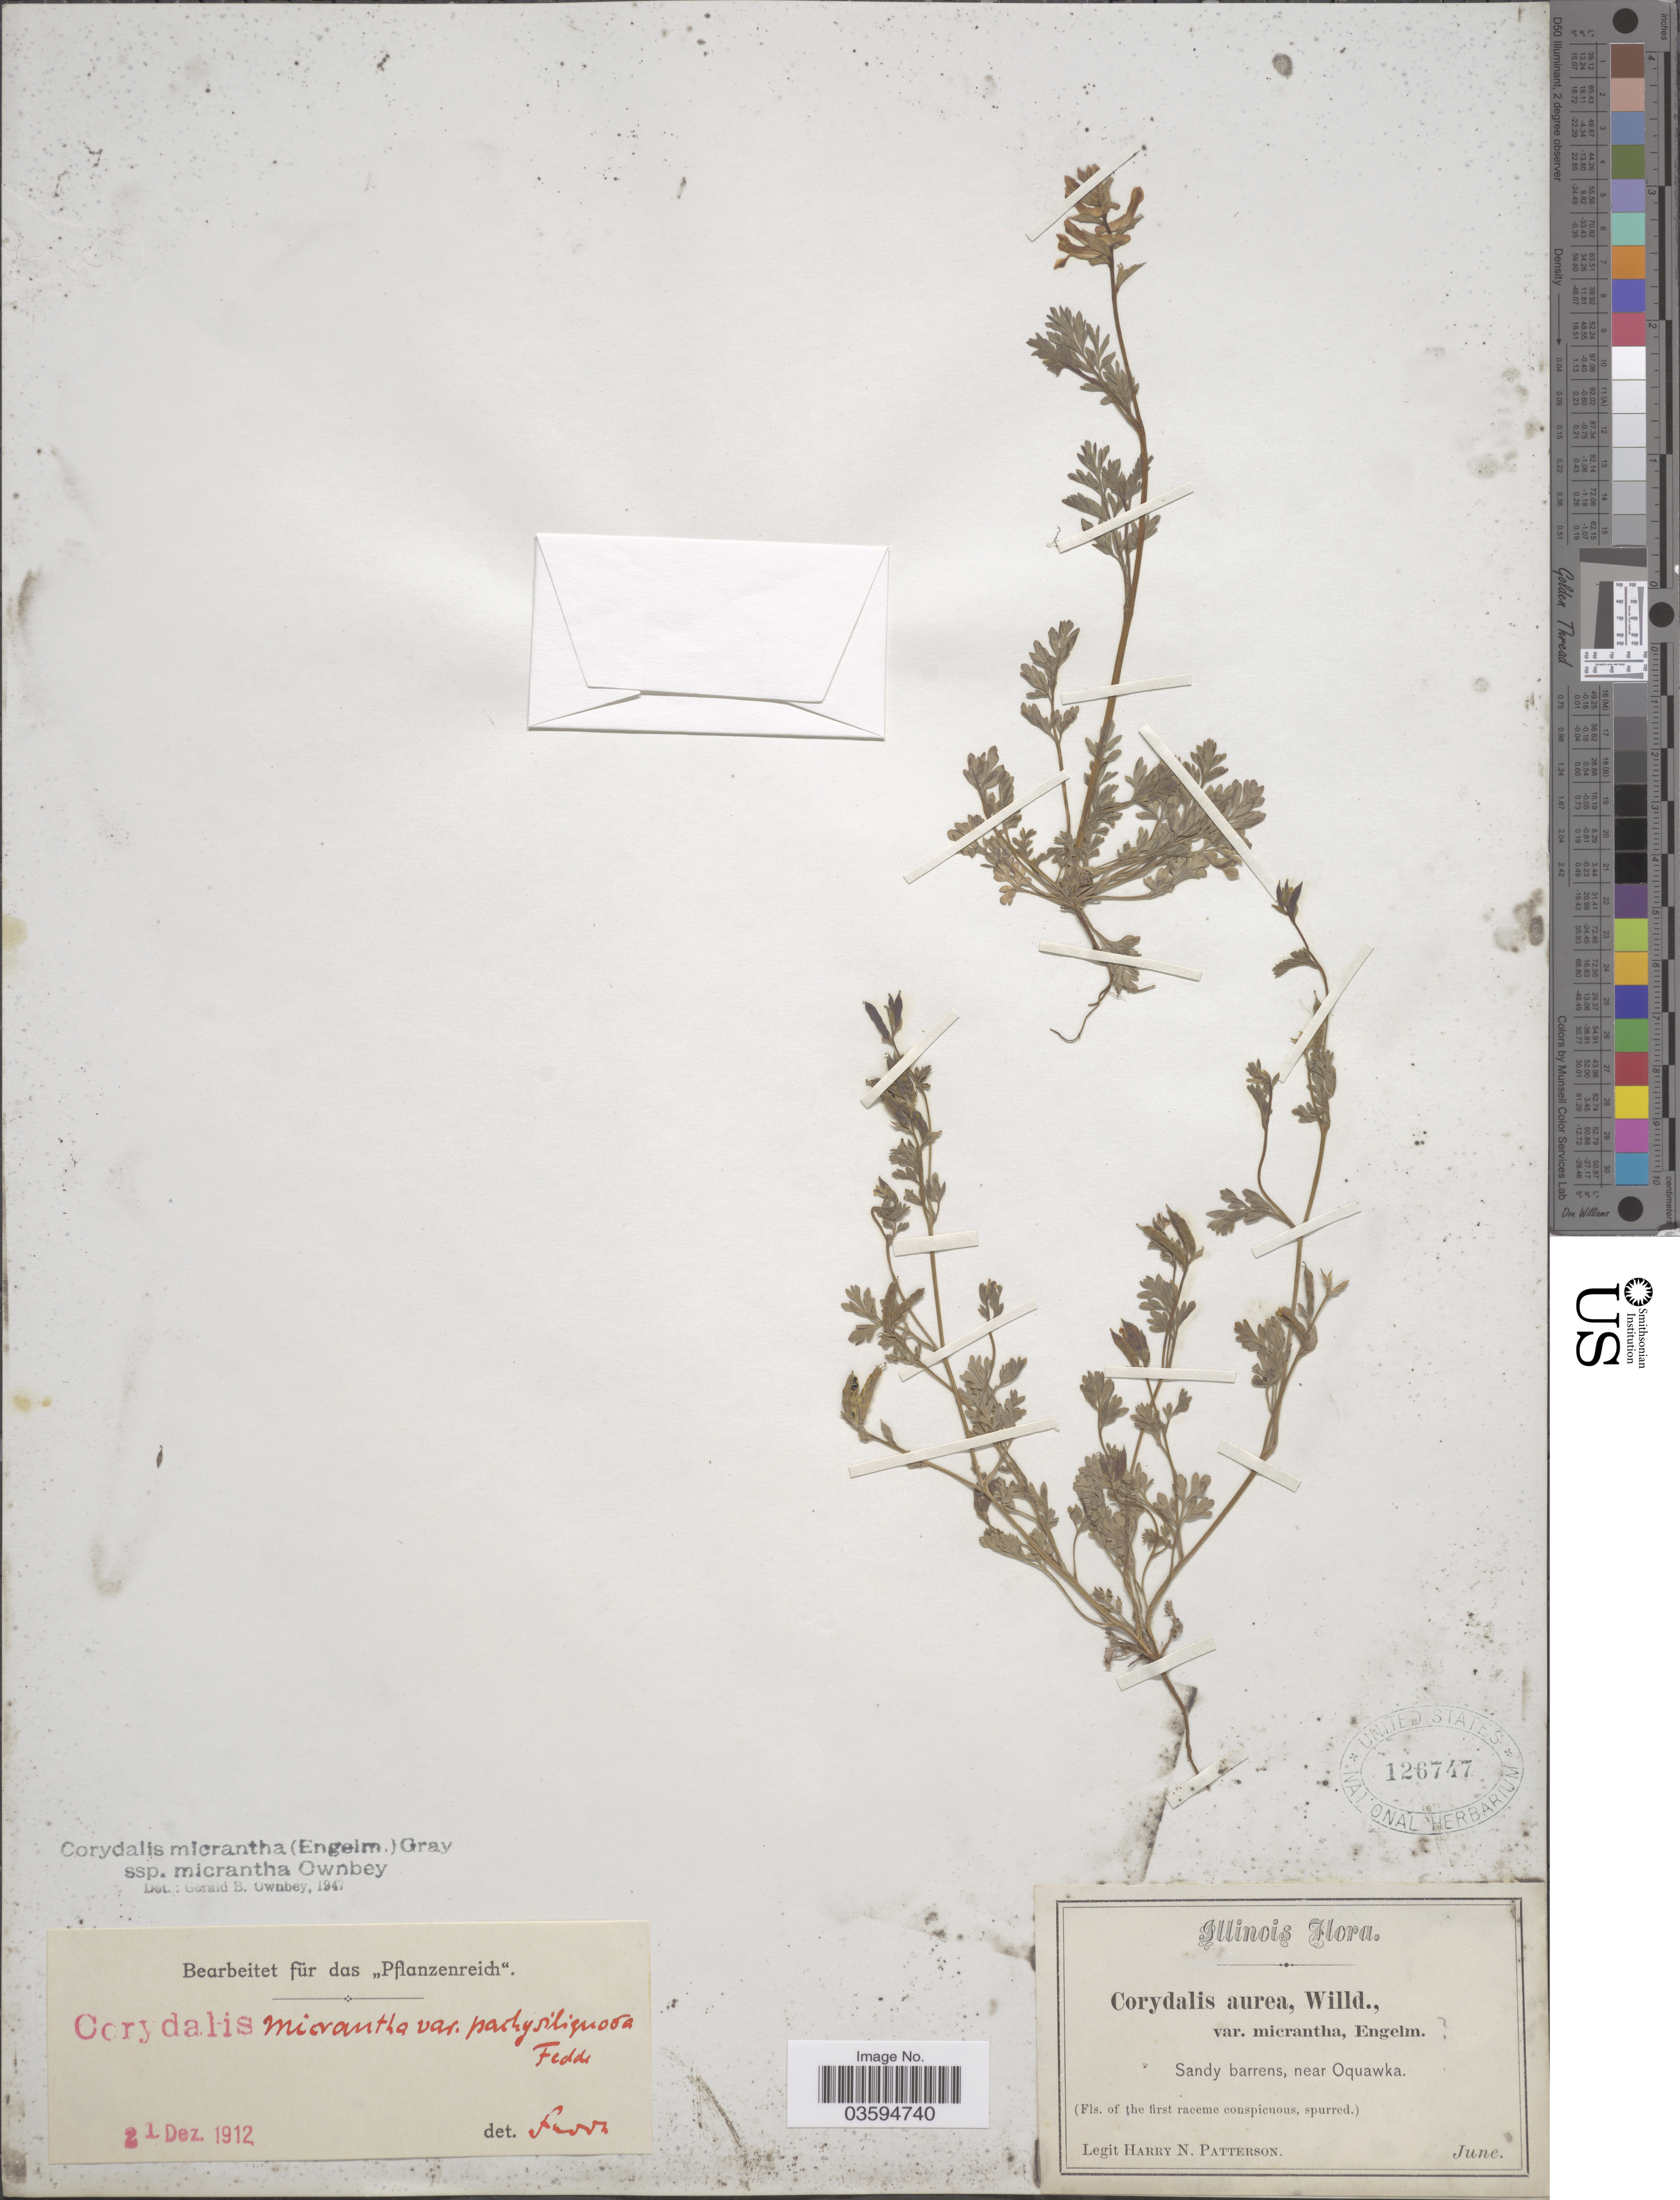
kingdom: Plantae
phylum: Tracheophyta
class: Magnoliopsida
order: Ranunculales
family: Papaveraceae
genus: Corydalis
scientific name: Corydalis micrantha subsp. micrantha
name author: (Engelm. & A. Gray) A. Gray & J.M. Coult.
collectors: H. N. Patterson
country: United States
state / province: Illinois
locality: Sandy barrens, near Oquawka.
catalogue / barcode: US 126747